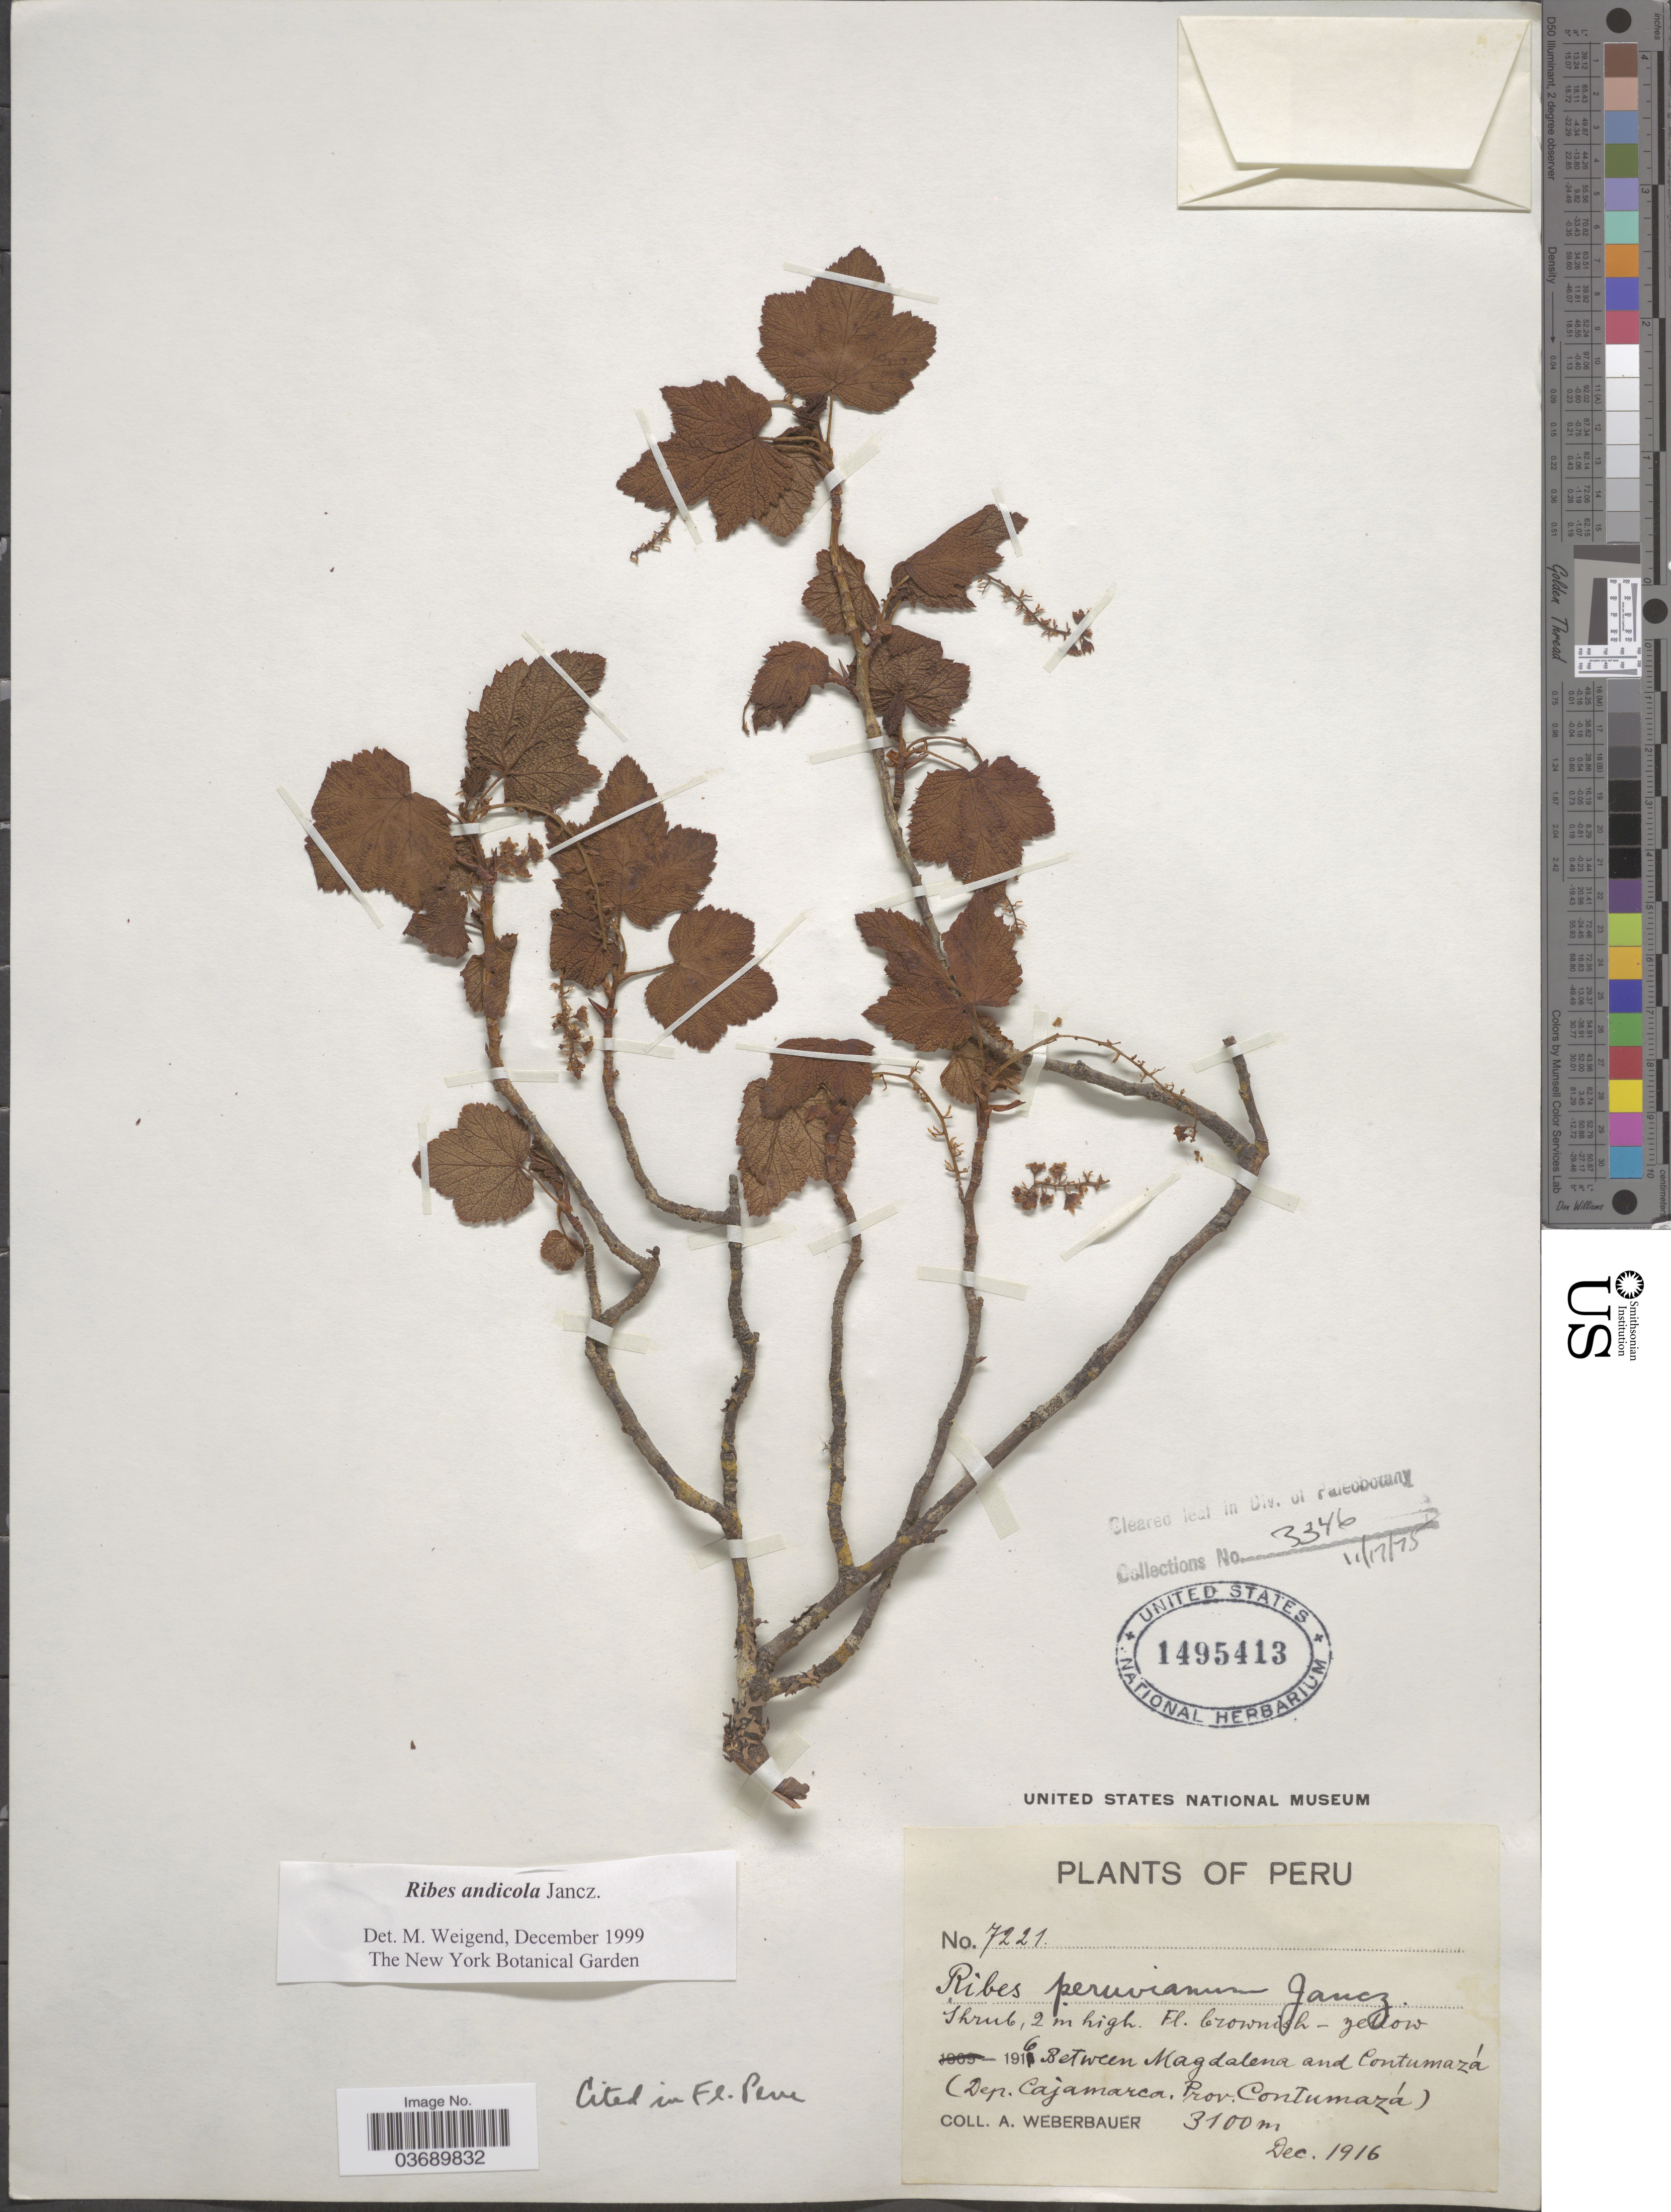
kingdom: Plantae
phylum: Tracheophyta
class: Magnoliopsida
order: Saxifragales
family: Grossulariaceae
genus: Ribes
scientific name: Ribes andicola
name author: Jancz.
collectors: A. Weberbauer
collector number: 7221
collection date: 1916-12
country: Peru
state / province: Cajamarca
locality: Between Magdalena and Contumazá (Dep. Cajamarca, Prov. Contumazá).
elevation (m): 3100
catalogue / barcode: US 1495413